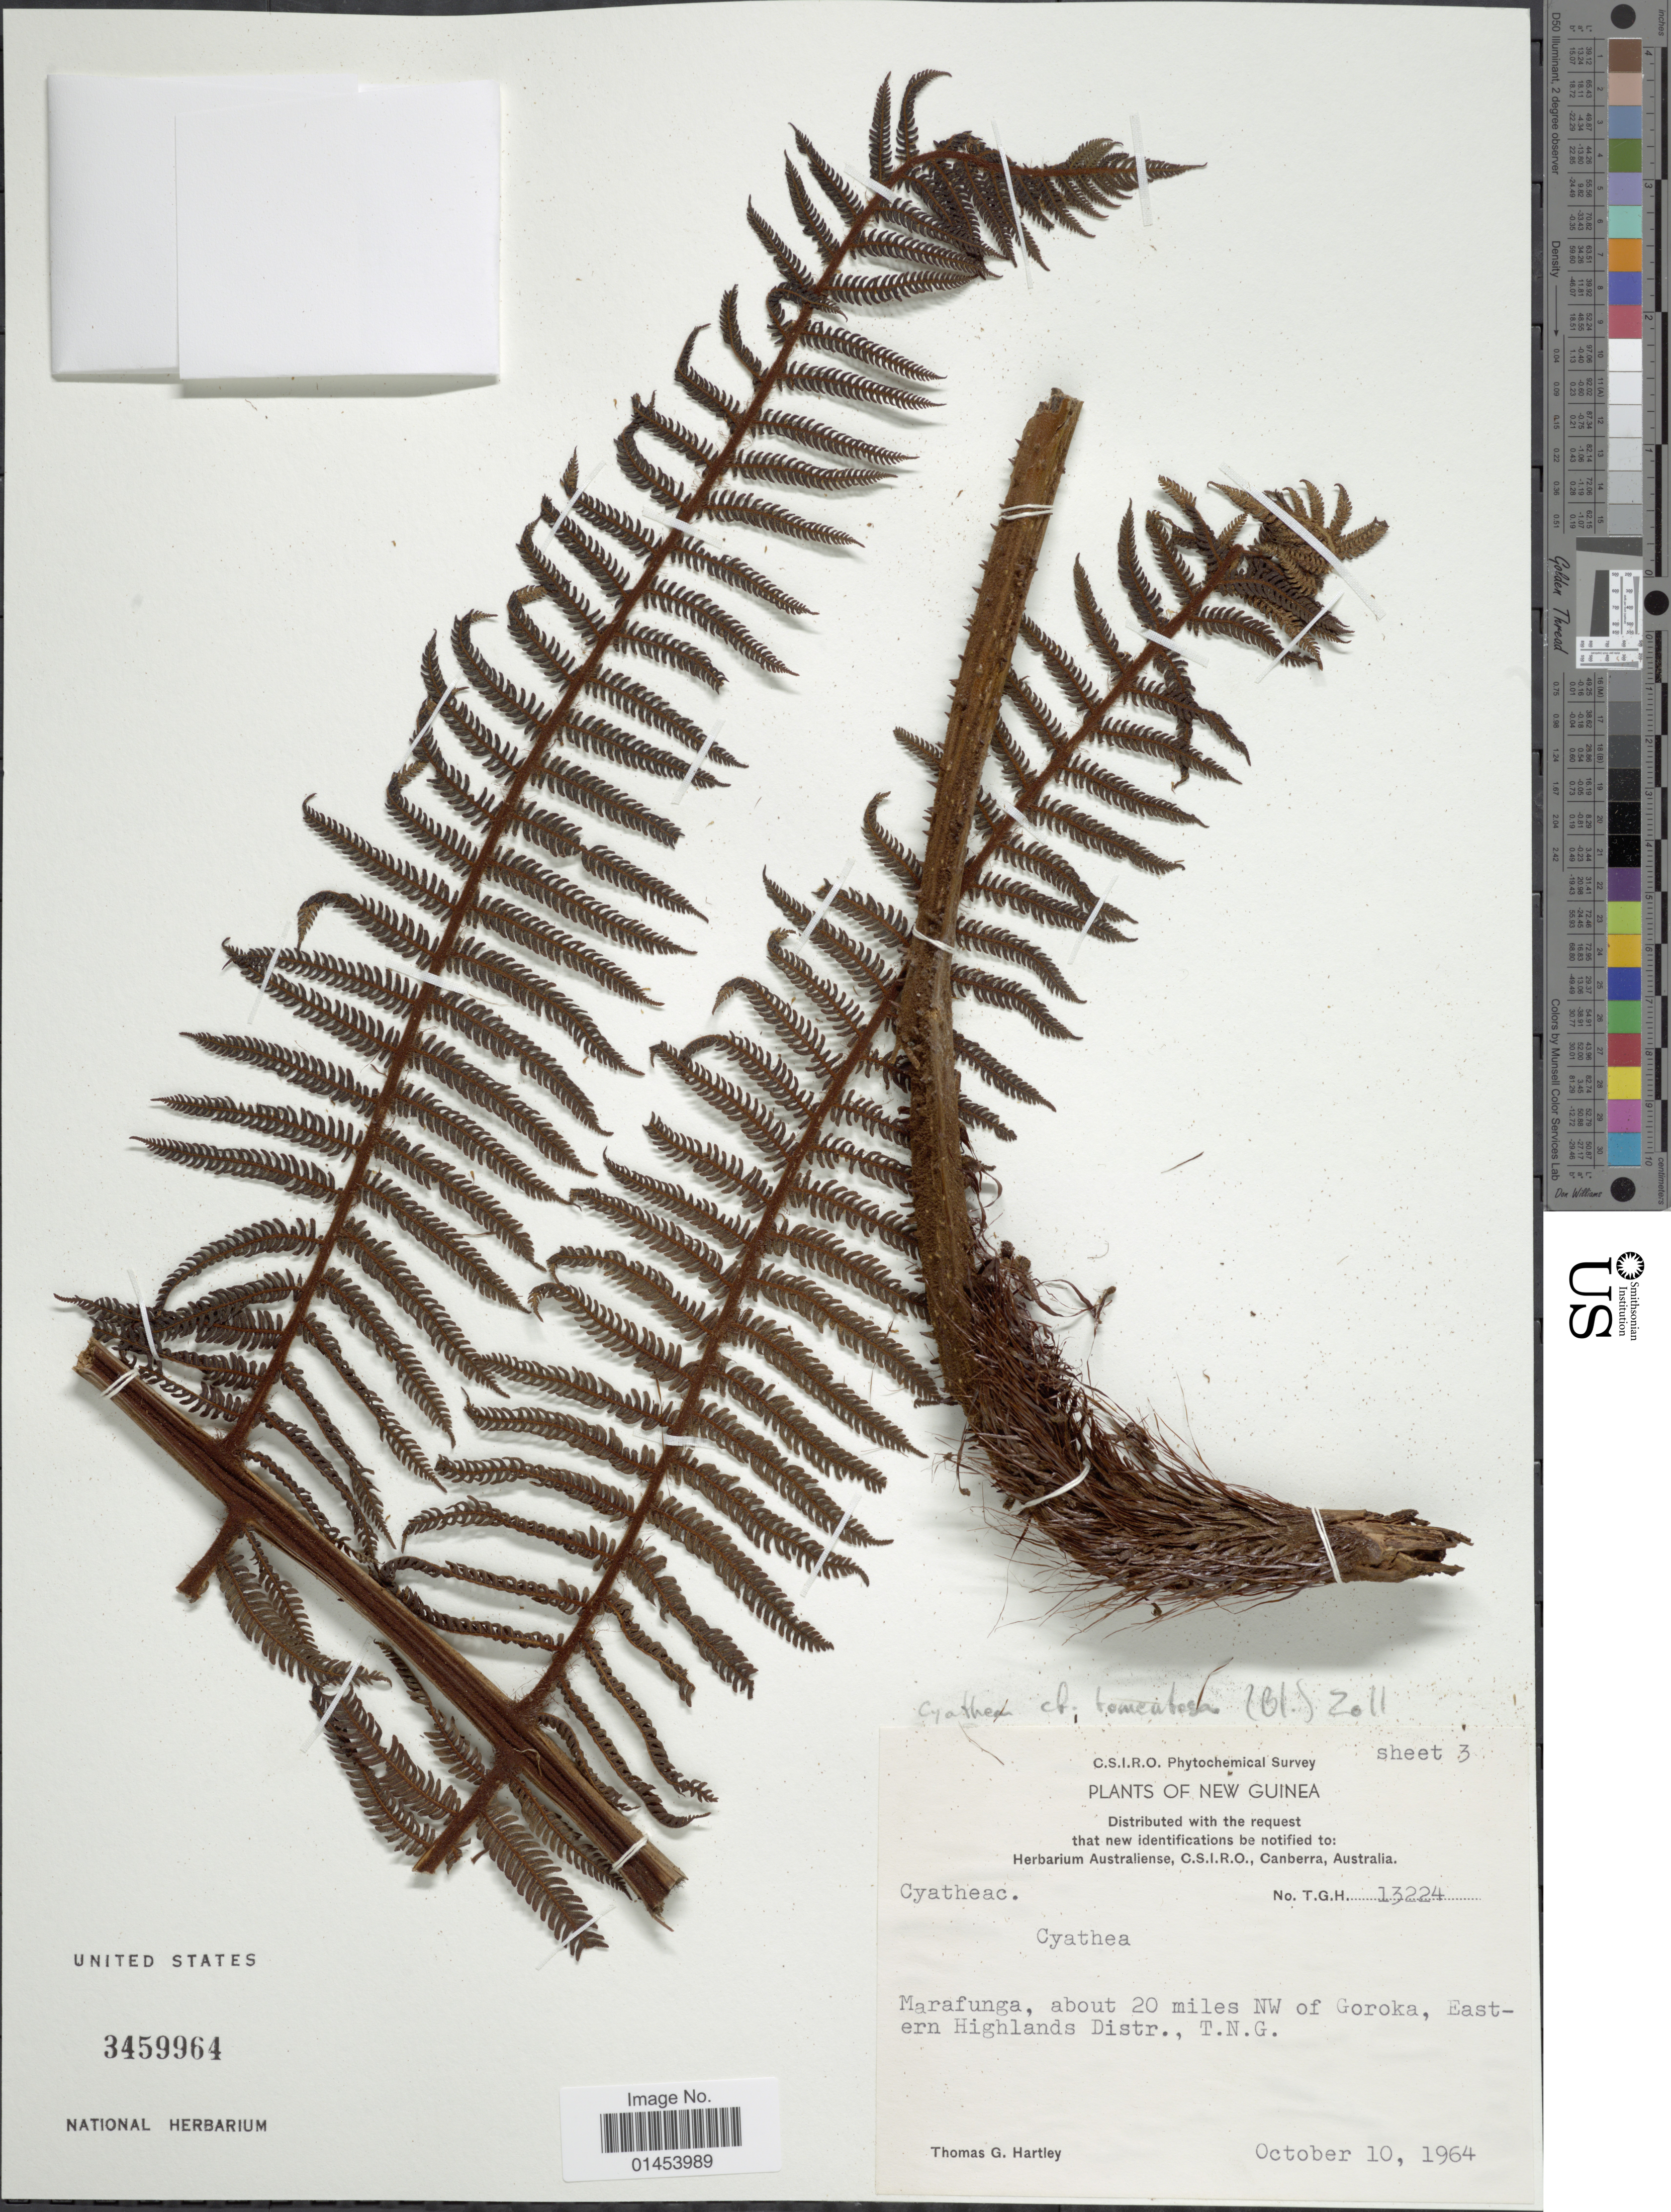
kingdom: Plantae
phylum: Tracheophyta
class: Polypodiopsida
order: Cyatheales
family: Cyatheaceae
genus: Cyathea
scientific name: Cyathea tomentosa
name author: (Blume) Zoll. & Moritzi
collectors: T. G. Hartley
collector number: TGH13224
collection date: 1964-10-10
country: Papua New Guinea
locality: New Guinea. Marafunga, about 20 miles NW of Goroka, Eastern Highlands Distr., T.N.G.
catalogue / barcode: US 3459964